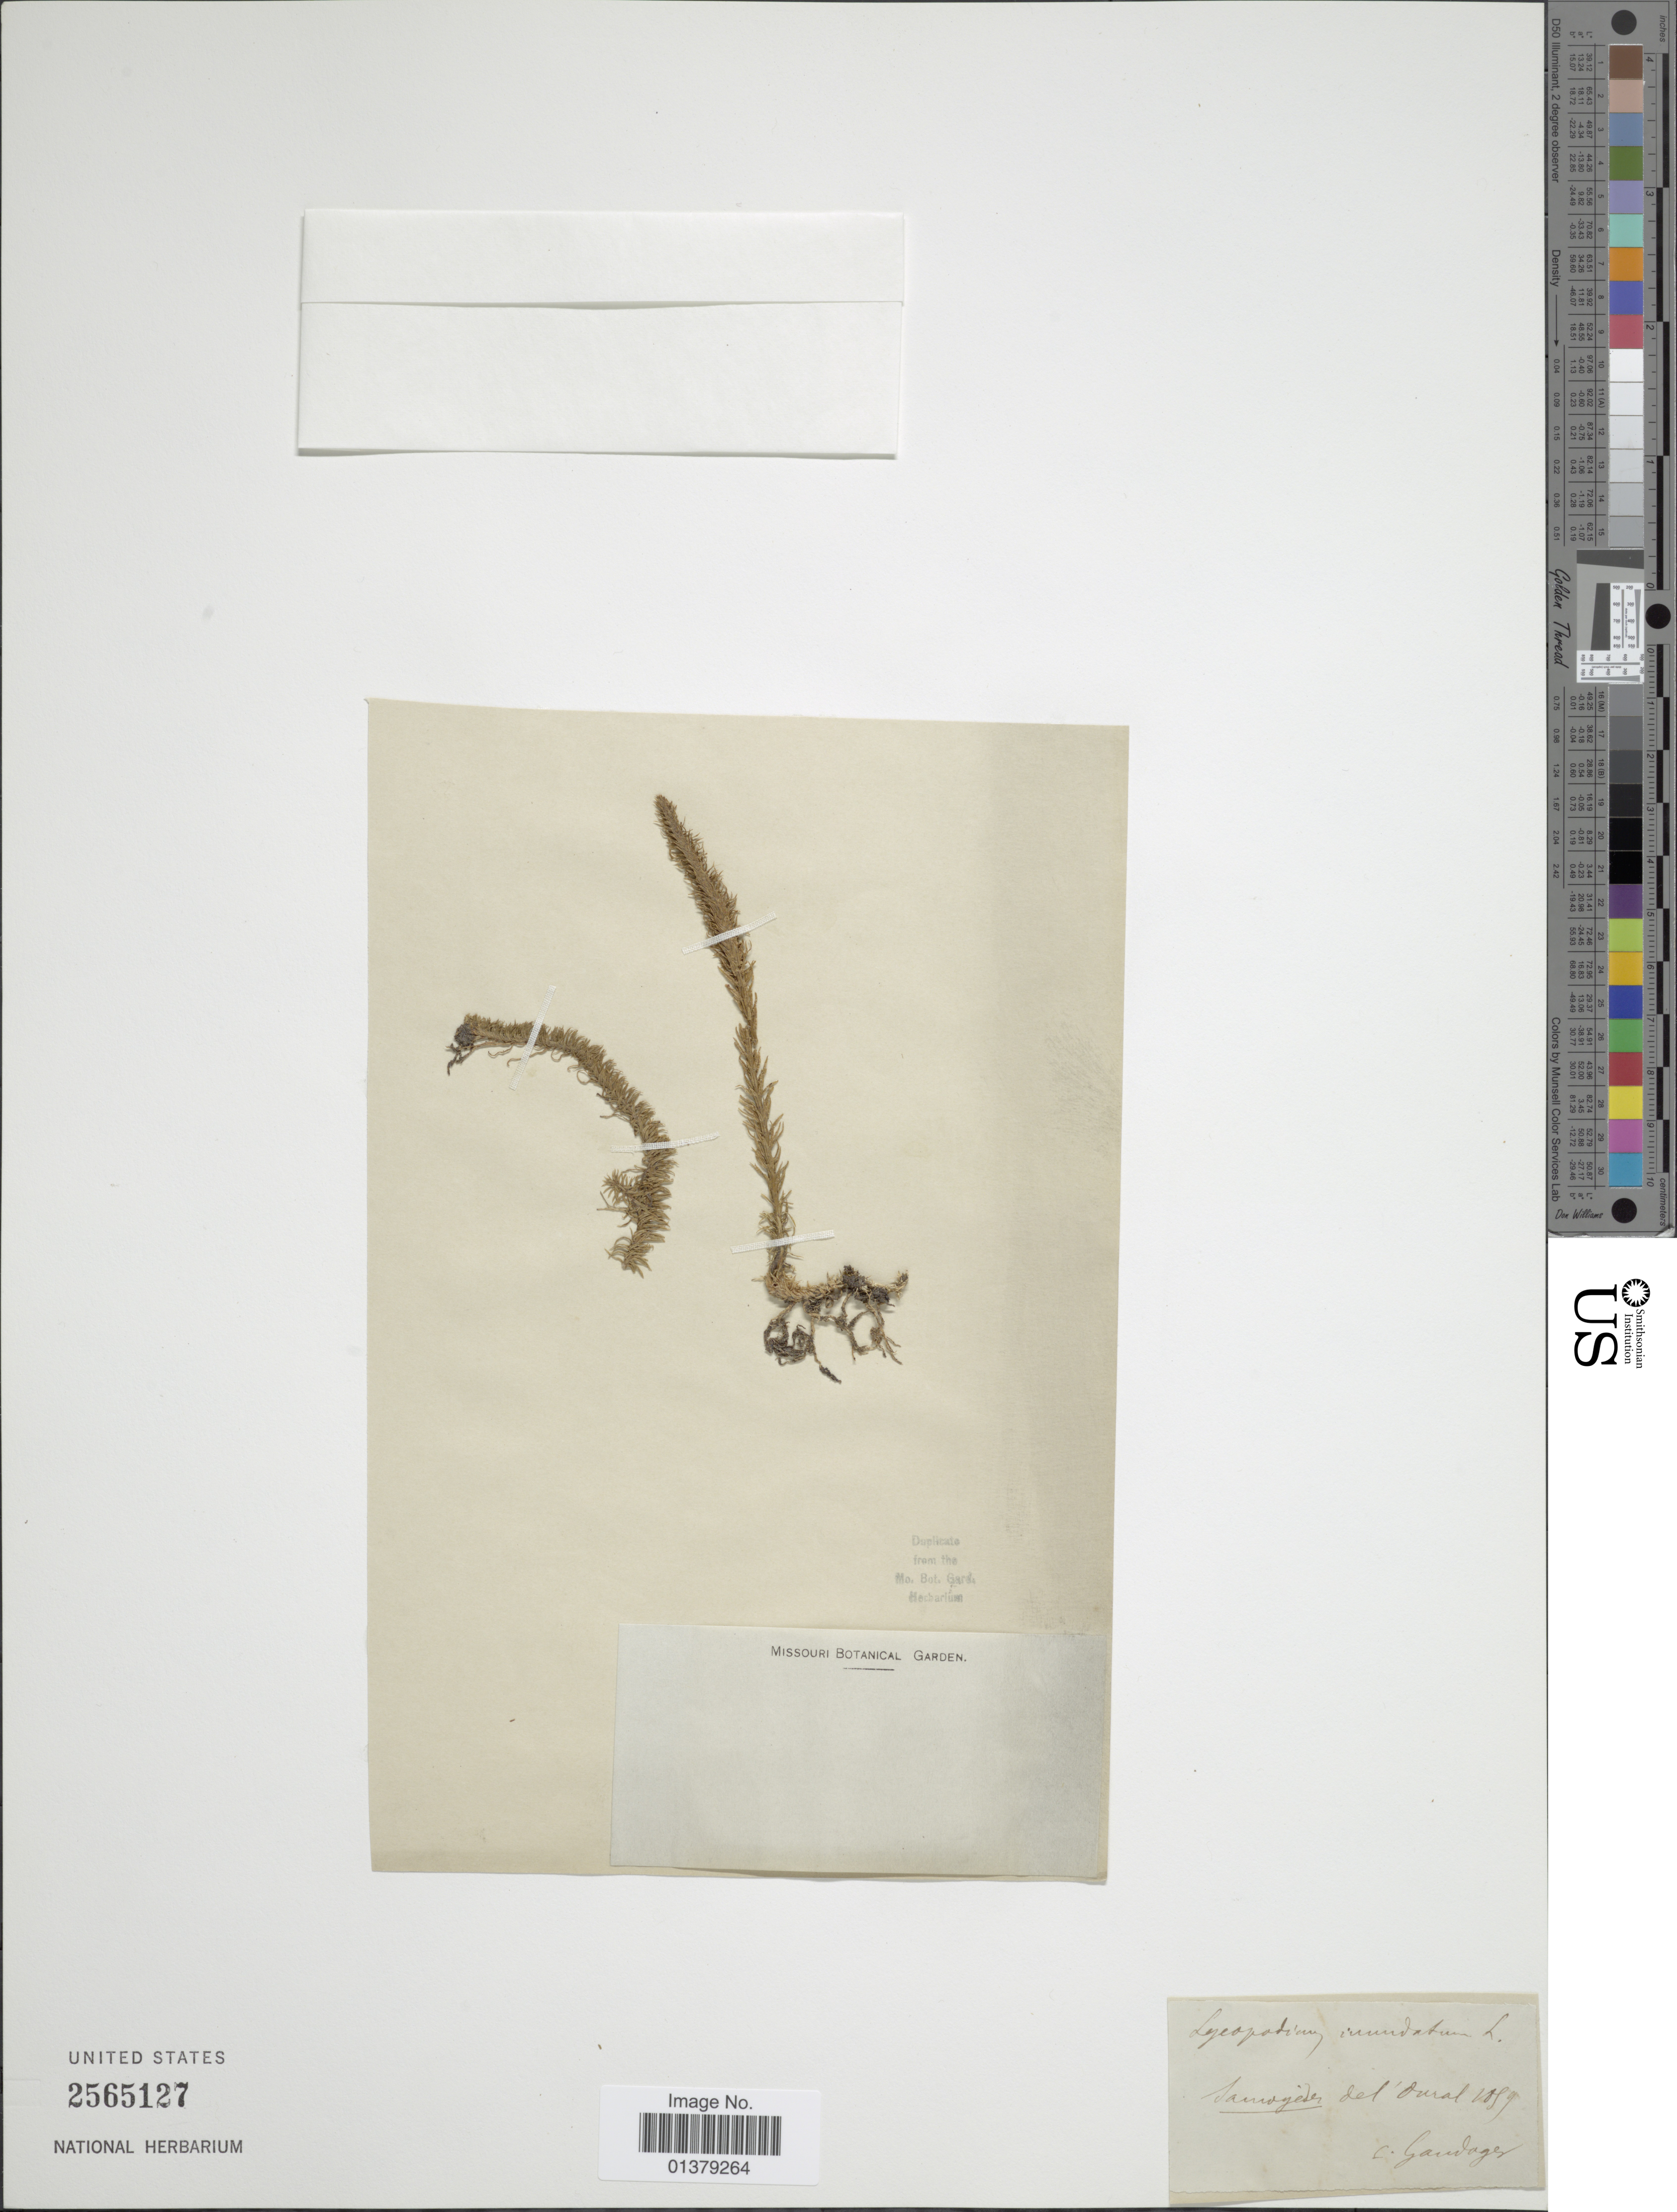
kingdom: Plantae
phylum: Tracheophyta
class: Lycopodiopsida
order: Lycopodiales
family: Lycopodiaceae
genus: Lycopodiella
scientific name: Lycopodiella inundata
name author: (L.) Holub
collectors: M. Gandoger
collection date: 1889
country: Russian Federation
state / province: Khanty-Mansi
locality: Samoyedes del' Oural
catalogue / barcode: US 2565127